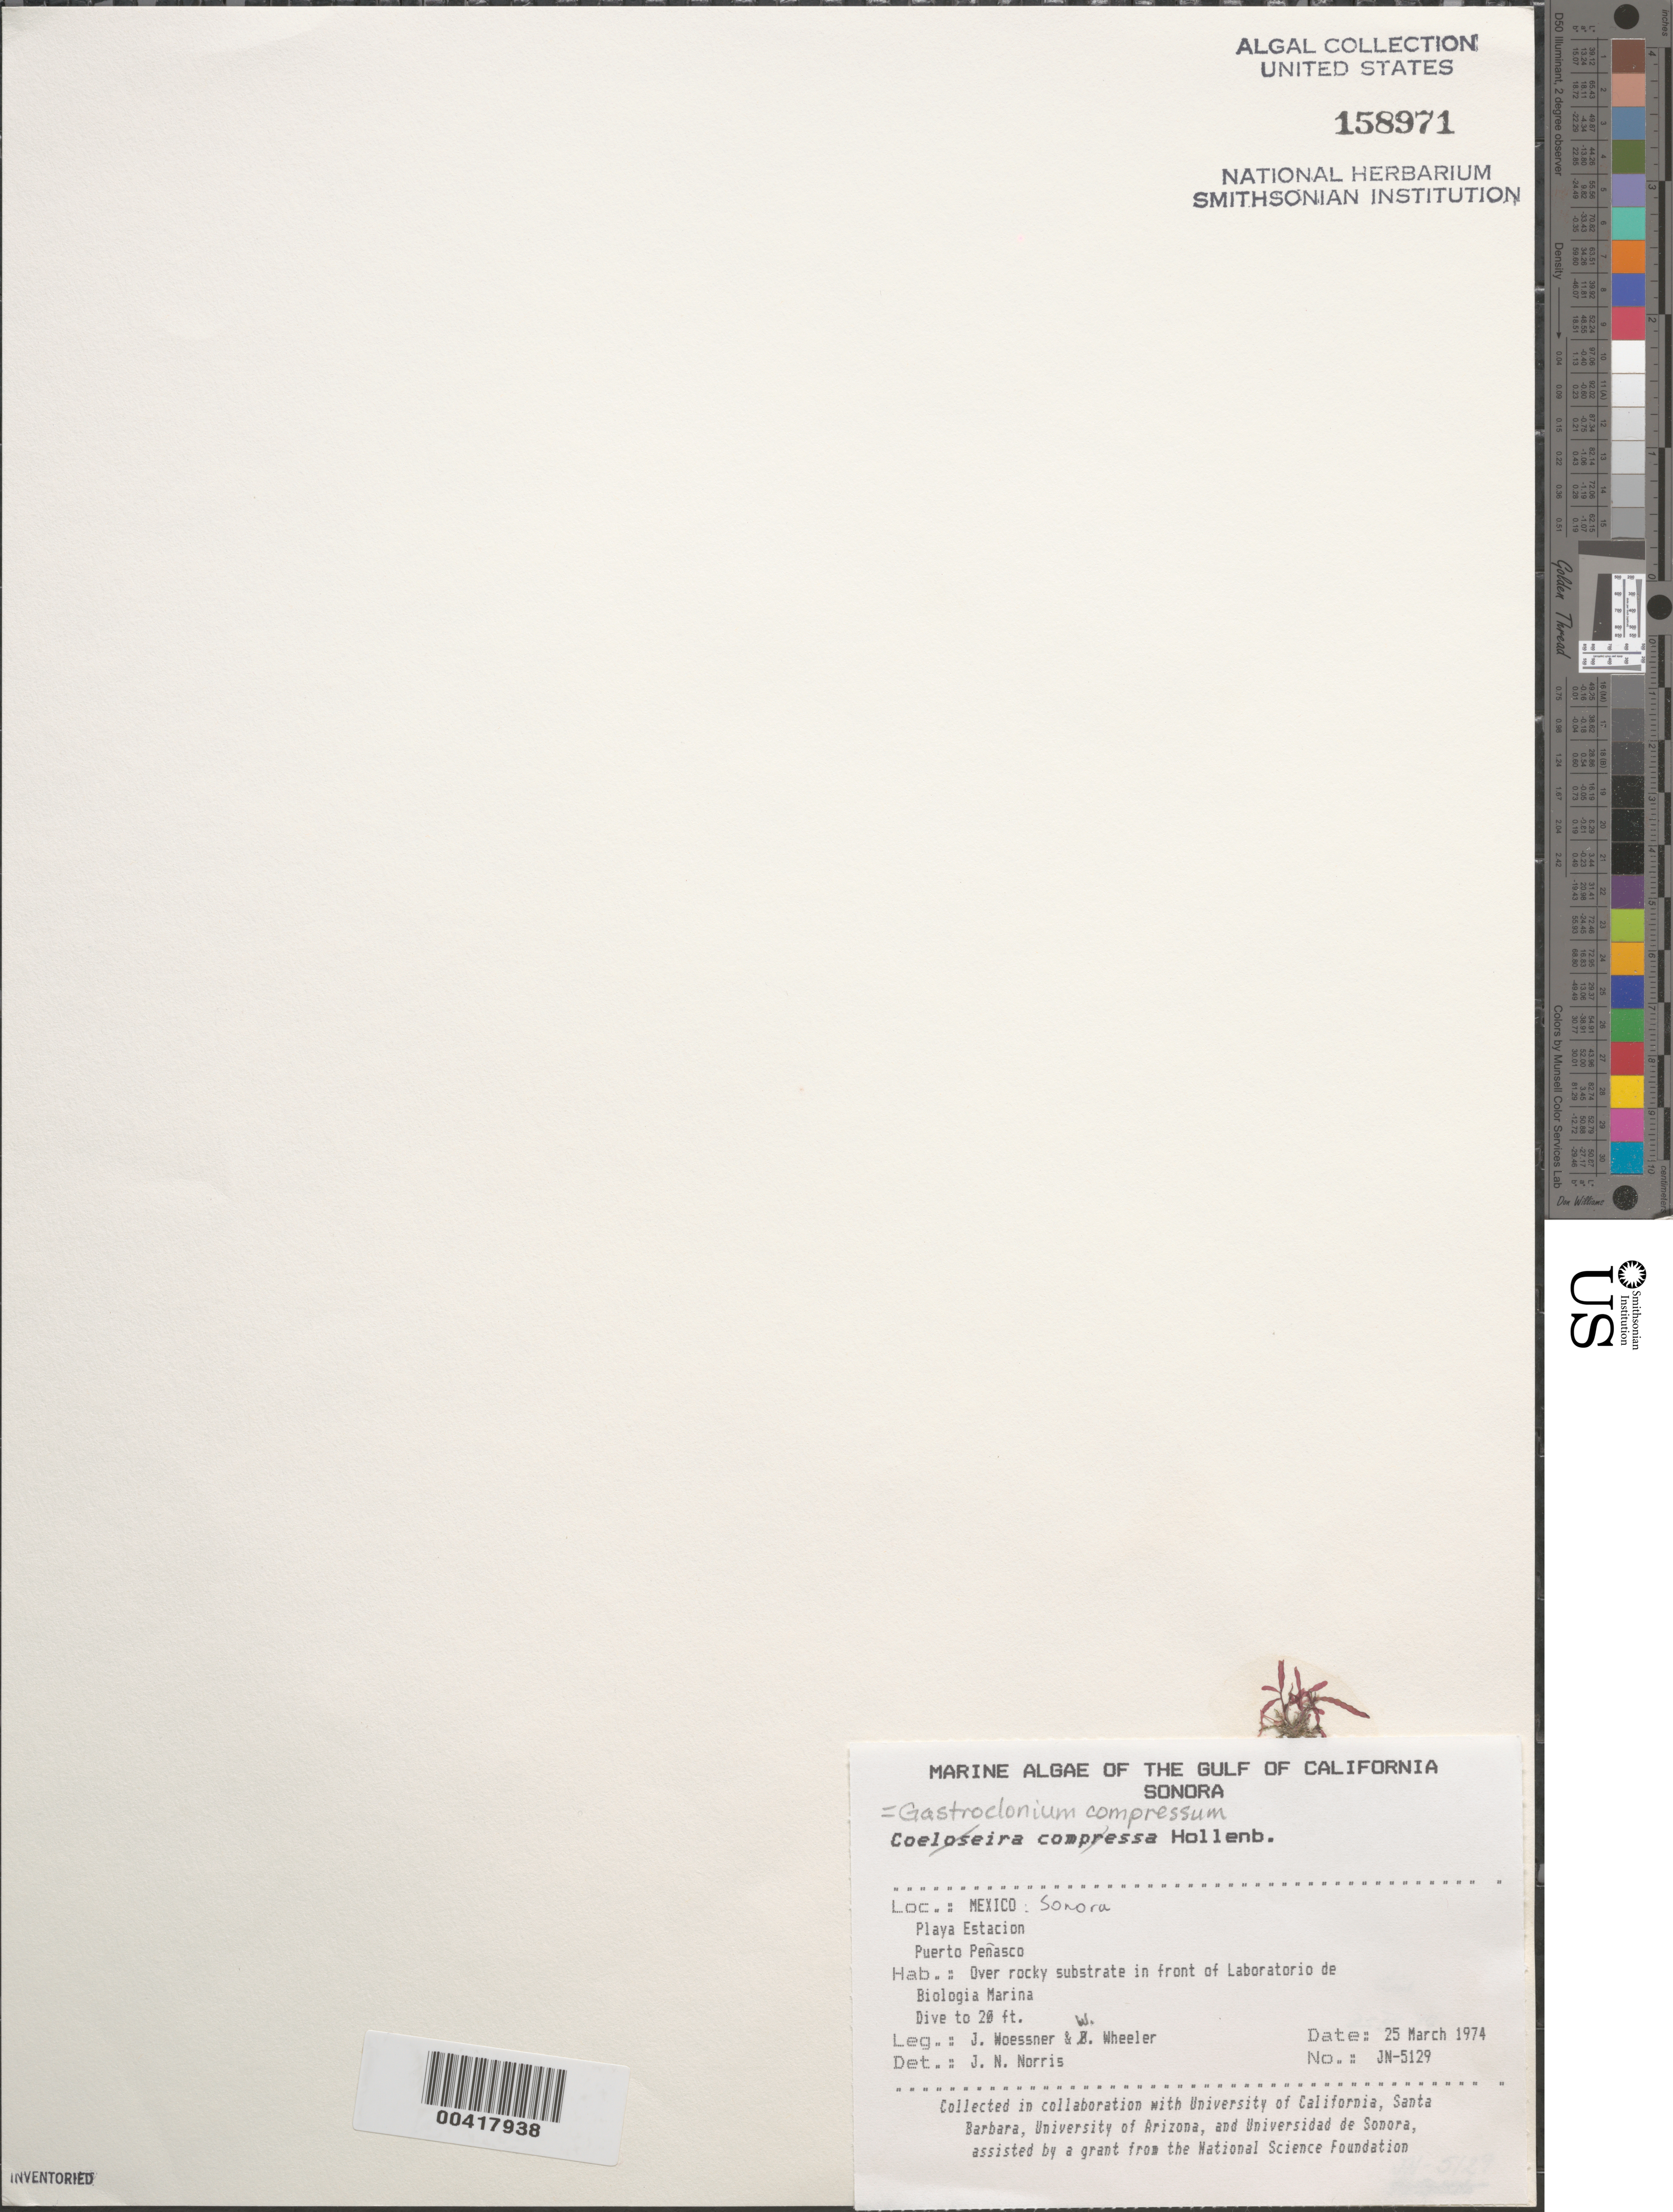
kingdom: Plantae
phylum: Rhodophyta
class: Florideophyceae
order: Rhodymeniales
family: Champiaceae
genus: Gastroclonium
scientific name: Gastroclonium compressum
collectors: J. Woessner & W. Wheeler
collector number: Jn-5129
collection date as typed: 25 Mar 1974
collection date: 1974-03-25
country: Mexico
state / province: Sonora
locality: Playa Estacion, Puerto Penasco, marine station shore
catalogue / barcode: US 158971